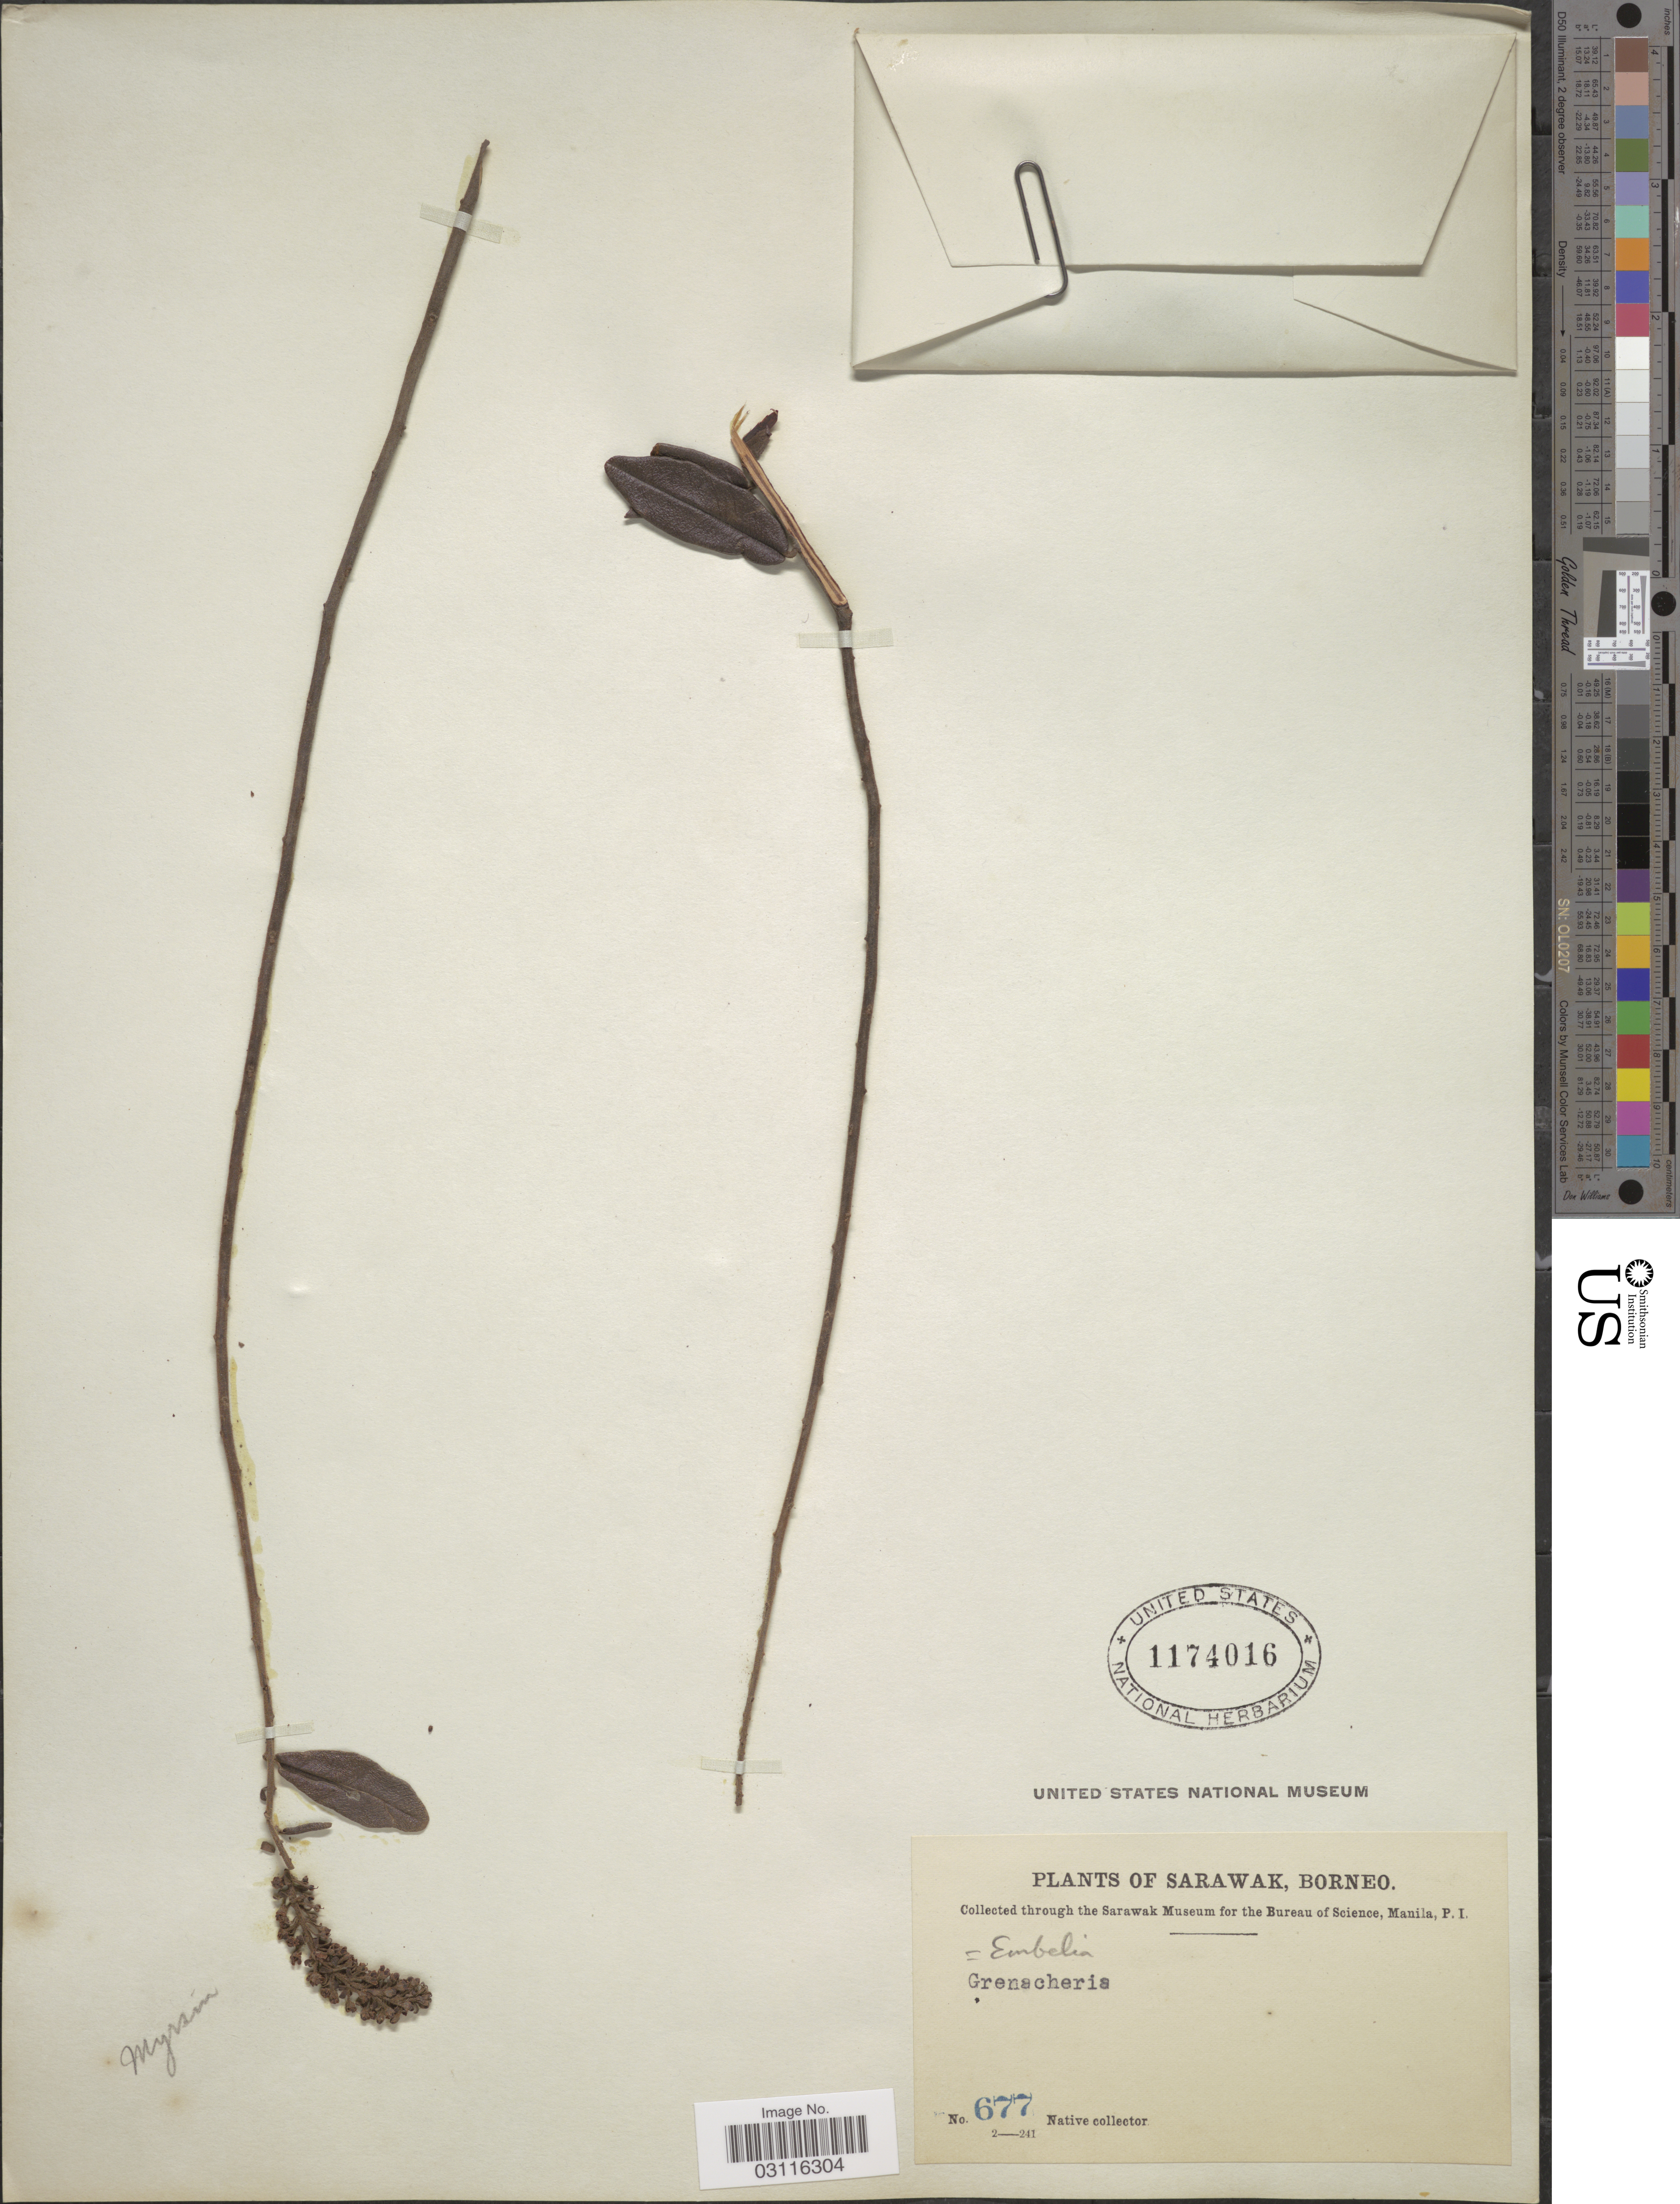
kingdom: Plantae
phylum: Tracheophyta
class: Magnoliopsida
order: Ericales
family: Primulaceae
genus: Embelia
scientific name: Embelia sp.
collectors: Native collector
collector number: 677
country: Malaysia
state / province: Sarawak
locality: Borneo.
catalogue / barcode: US 1174016